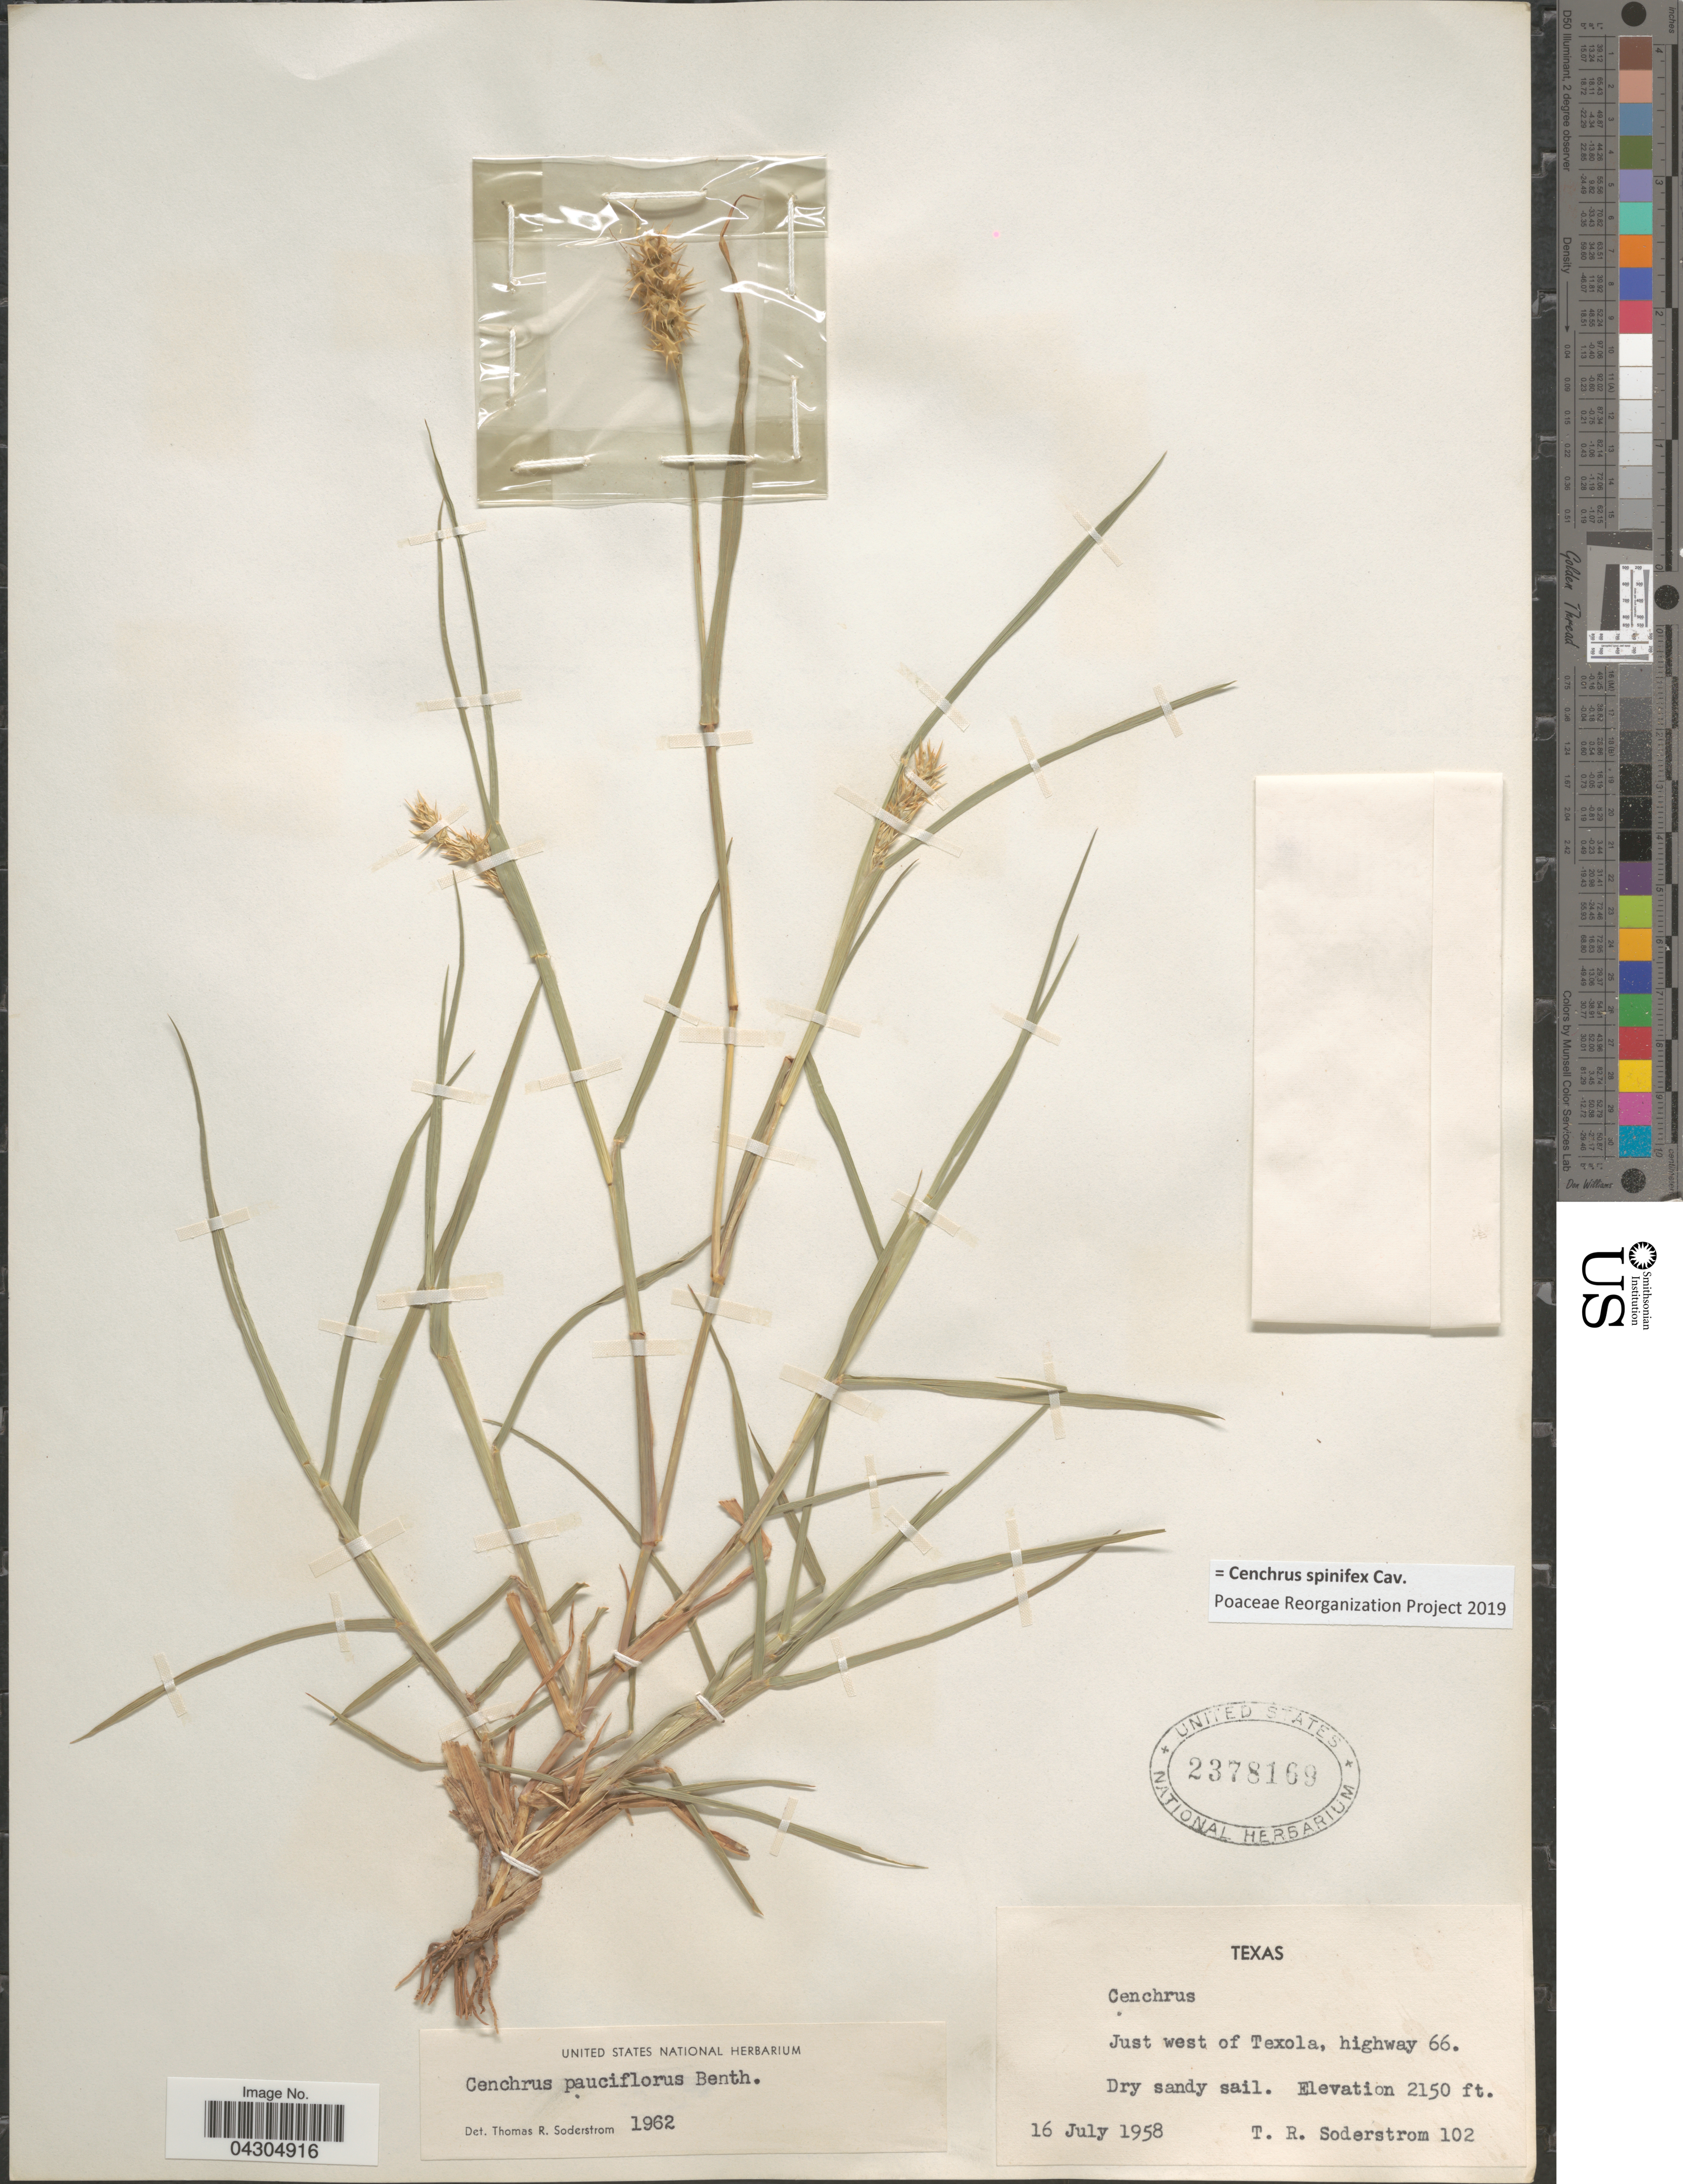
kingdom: Plantae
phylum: Tracheophyta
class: Liliopsida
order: Poales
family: Poaceae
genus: Cenchrus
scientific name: Cenchrus spinifex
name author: Cav.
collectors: T. R. Soderstrom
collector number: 102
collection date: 1958-07-16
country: United States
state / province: Texas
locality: Just west of Texola, highway 66. Dry sandy sail.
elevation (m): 655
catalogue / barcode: US 2378169